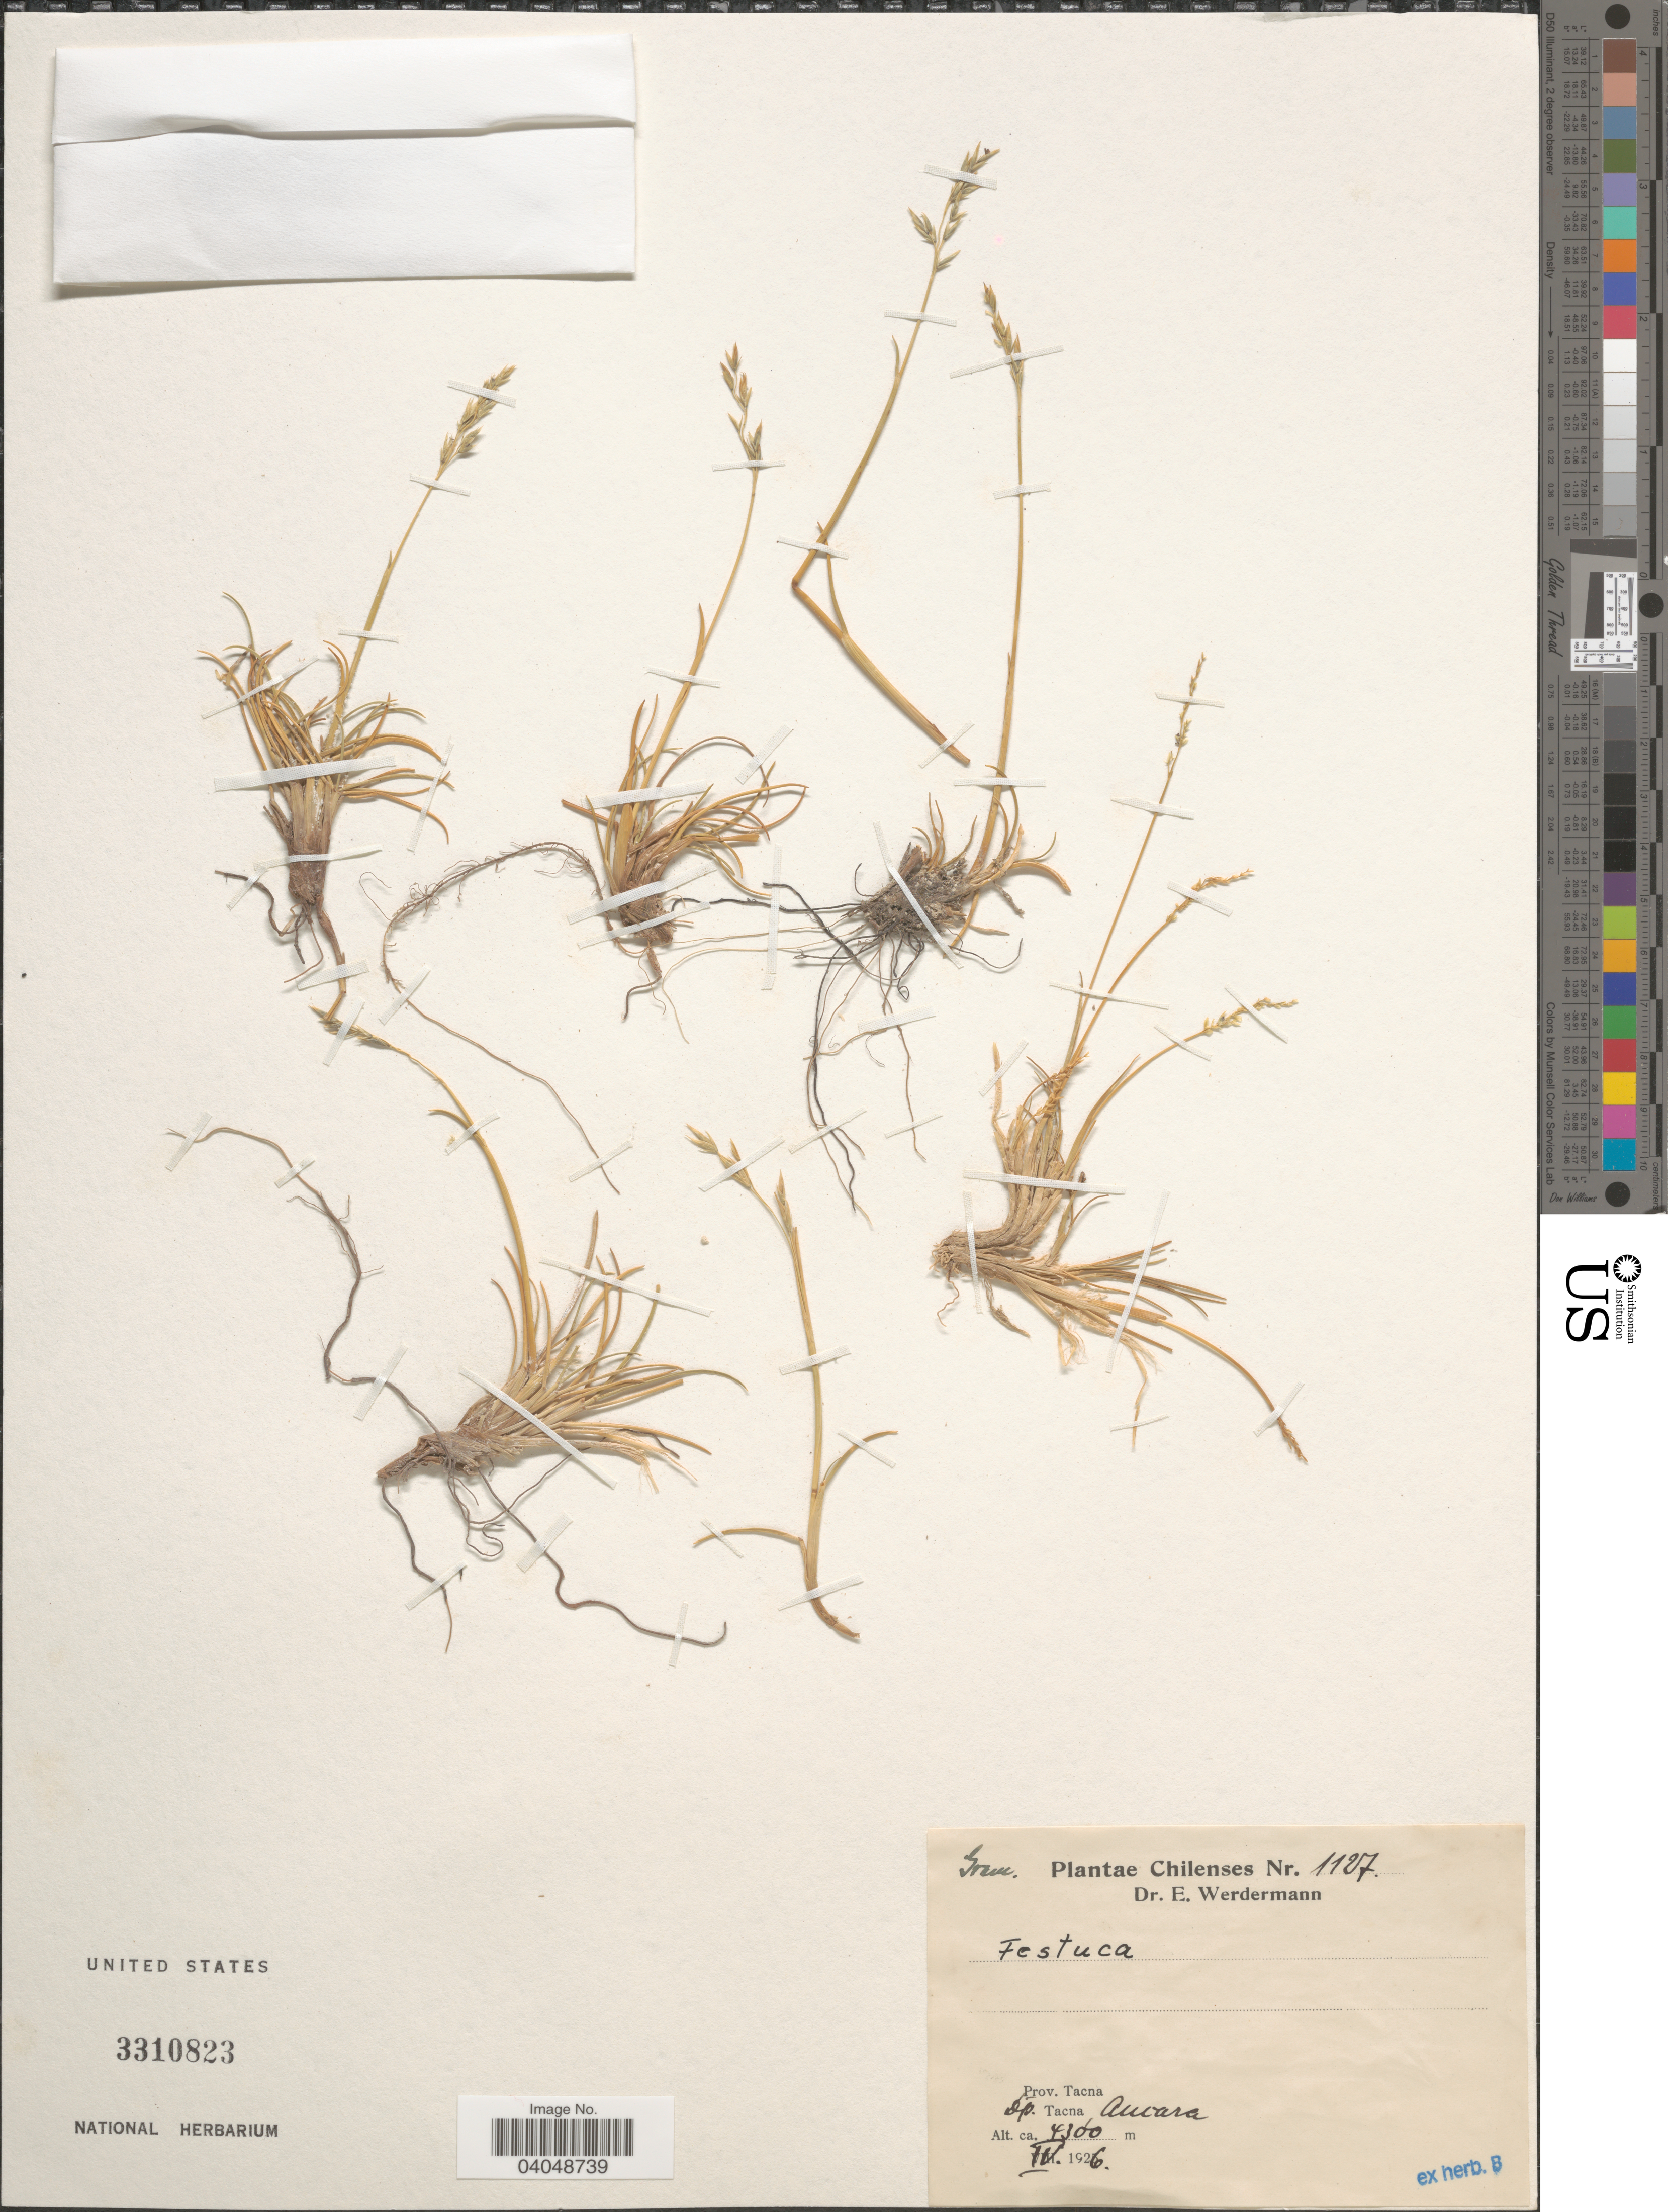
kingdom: Plantae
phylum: Tracheophyta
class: Liliopsida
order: Poales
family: Poaceae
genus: Festuca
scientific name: Festuca sp.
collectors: E. Werdermann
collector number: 1127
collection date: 1926-04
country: Chile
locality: Prov. Tacna. Dp. Tacna Ancara.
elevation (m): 4300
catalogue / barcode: US 3310823